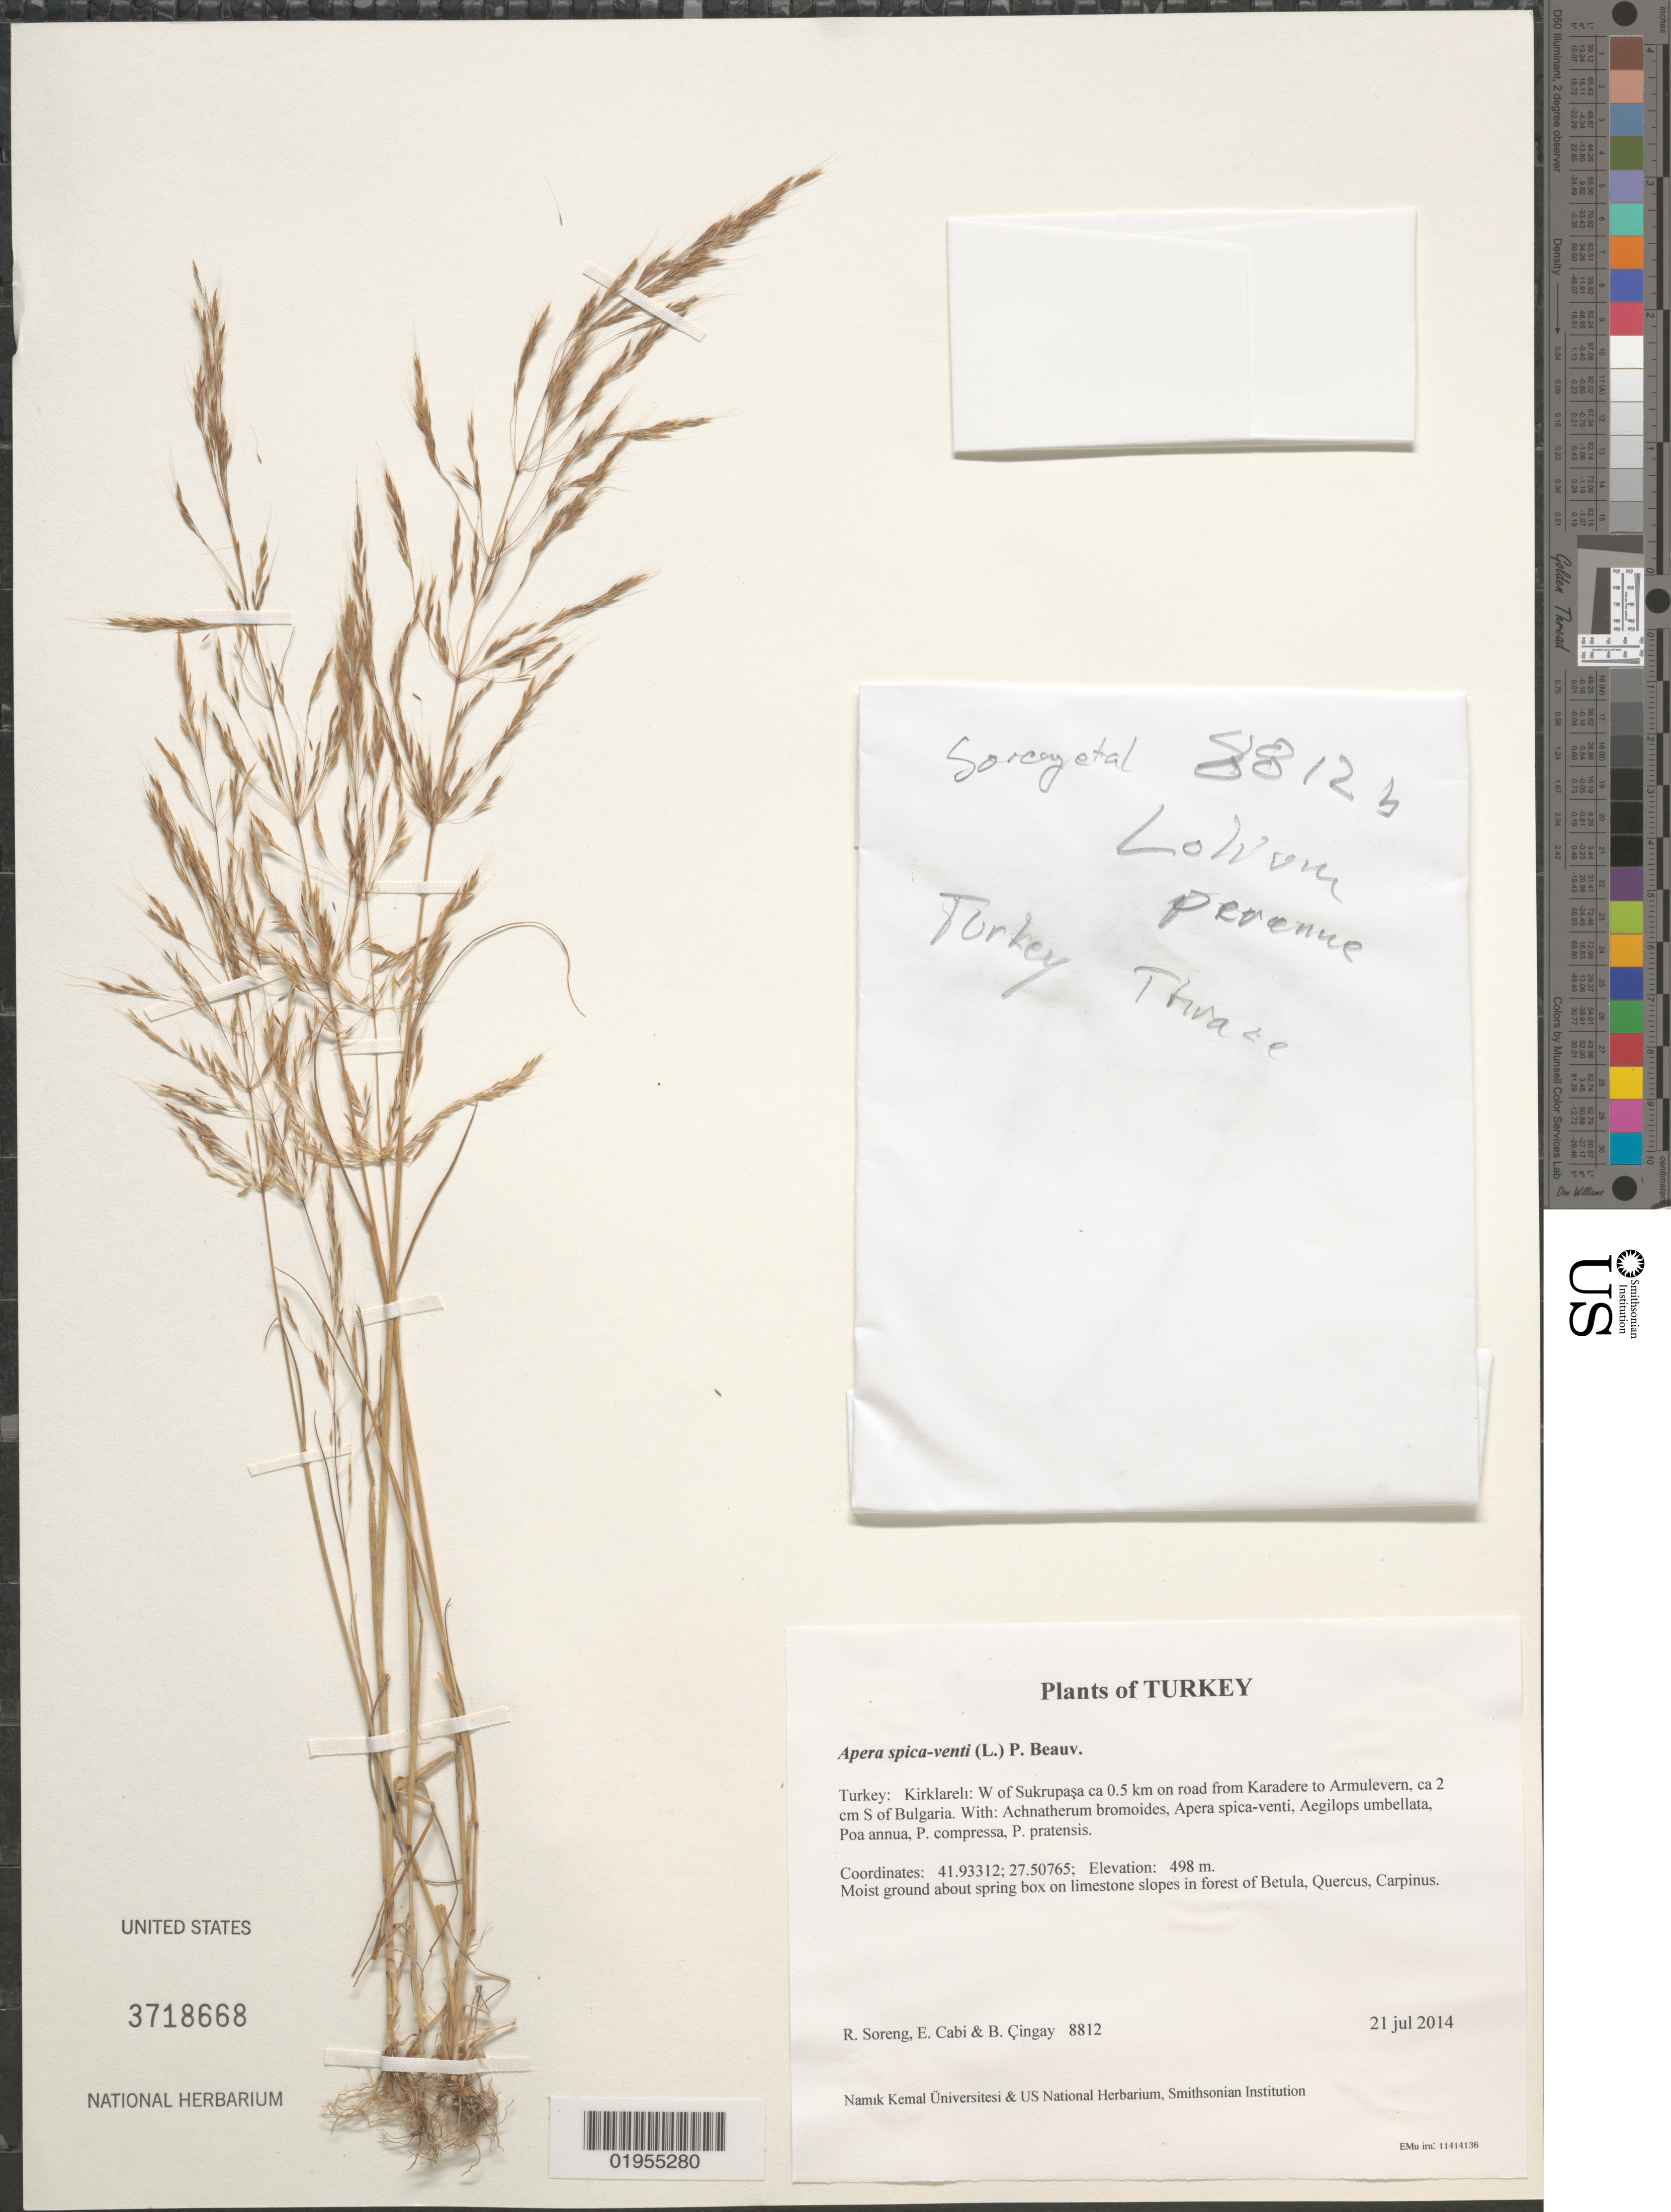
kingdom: Plantae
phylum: Tracheophyta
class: Liliopsida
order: Poales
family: Poaceae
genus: Apera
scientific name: Apera spica-venti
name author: (L.) P. Beauv.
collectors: R. J. Soreng, E. Cabi & B. Çıngay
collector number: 8812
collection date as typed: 21 jul 2014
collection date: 2014-07-21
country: Turkey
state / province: Kirklareli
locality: W of Sukrupasa ca 0.5 km on road from Karadere to Armulevern, ca 2 cm S of Bulgaria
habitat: Moist ground about spring box on limestone slopes in forest of Betula, Quercus, Carpinus,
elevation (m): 498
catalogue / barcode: US 3718668